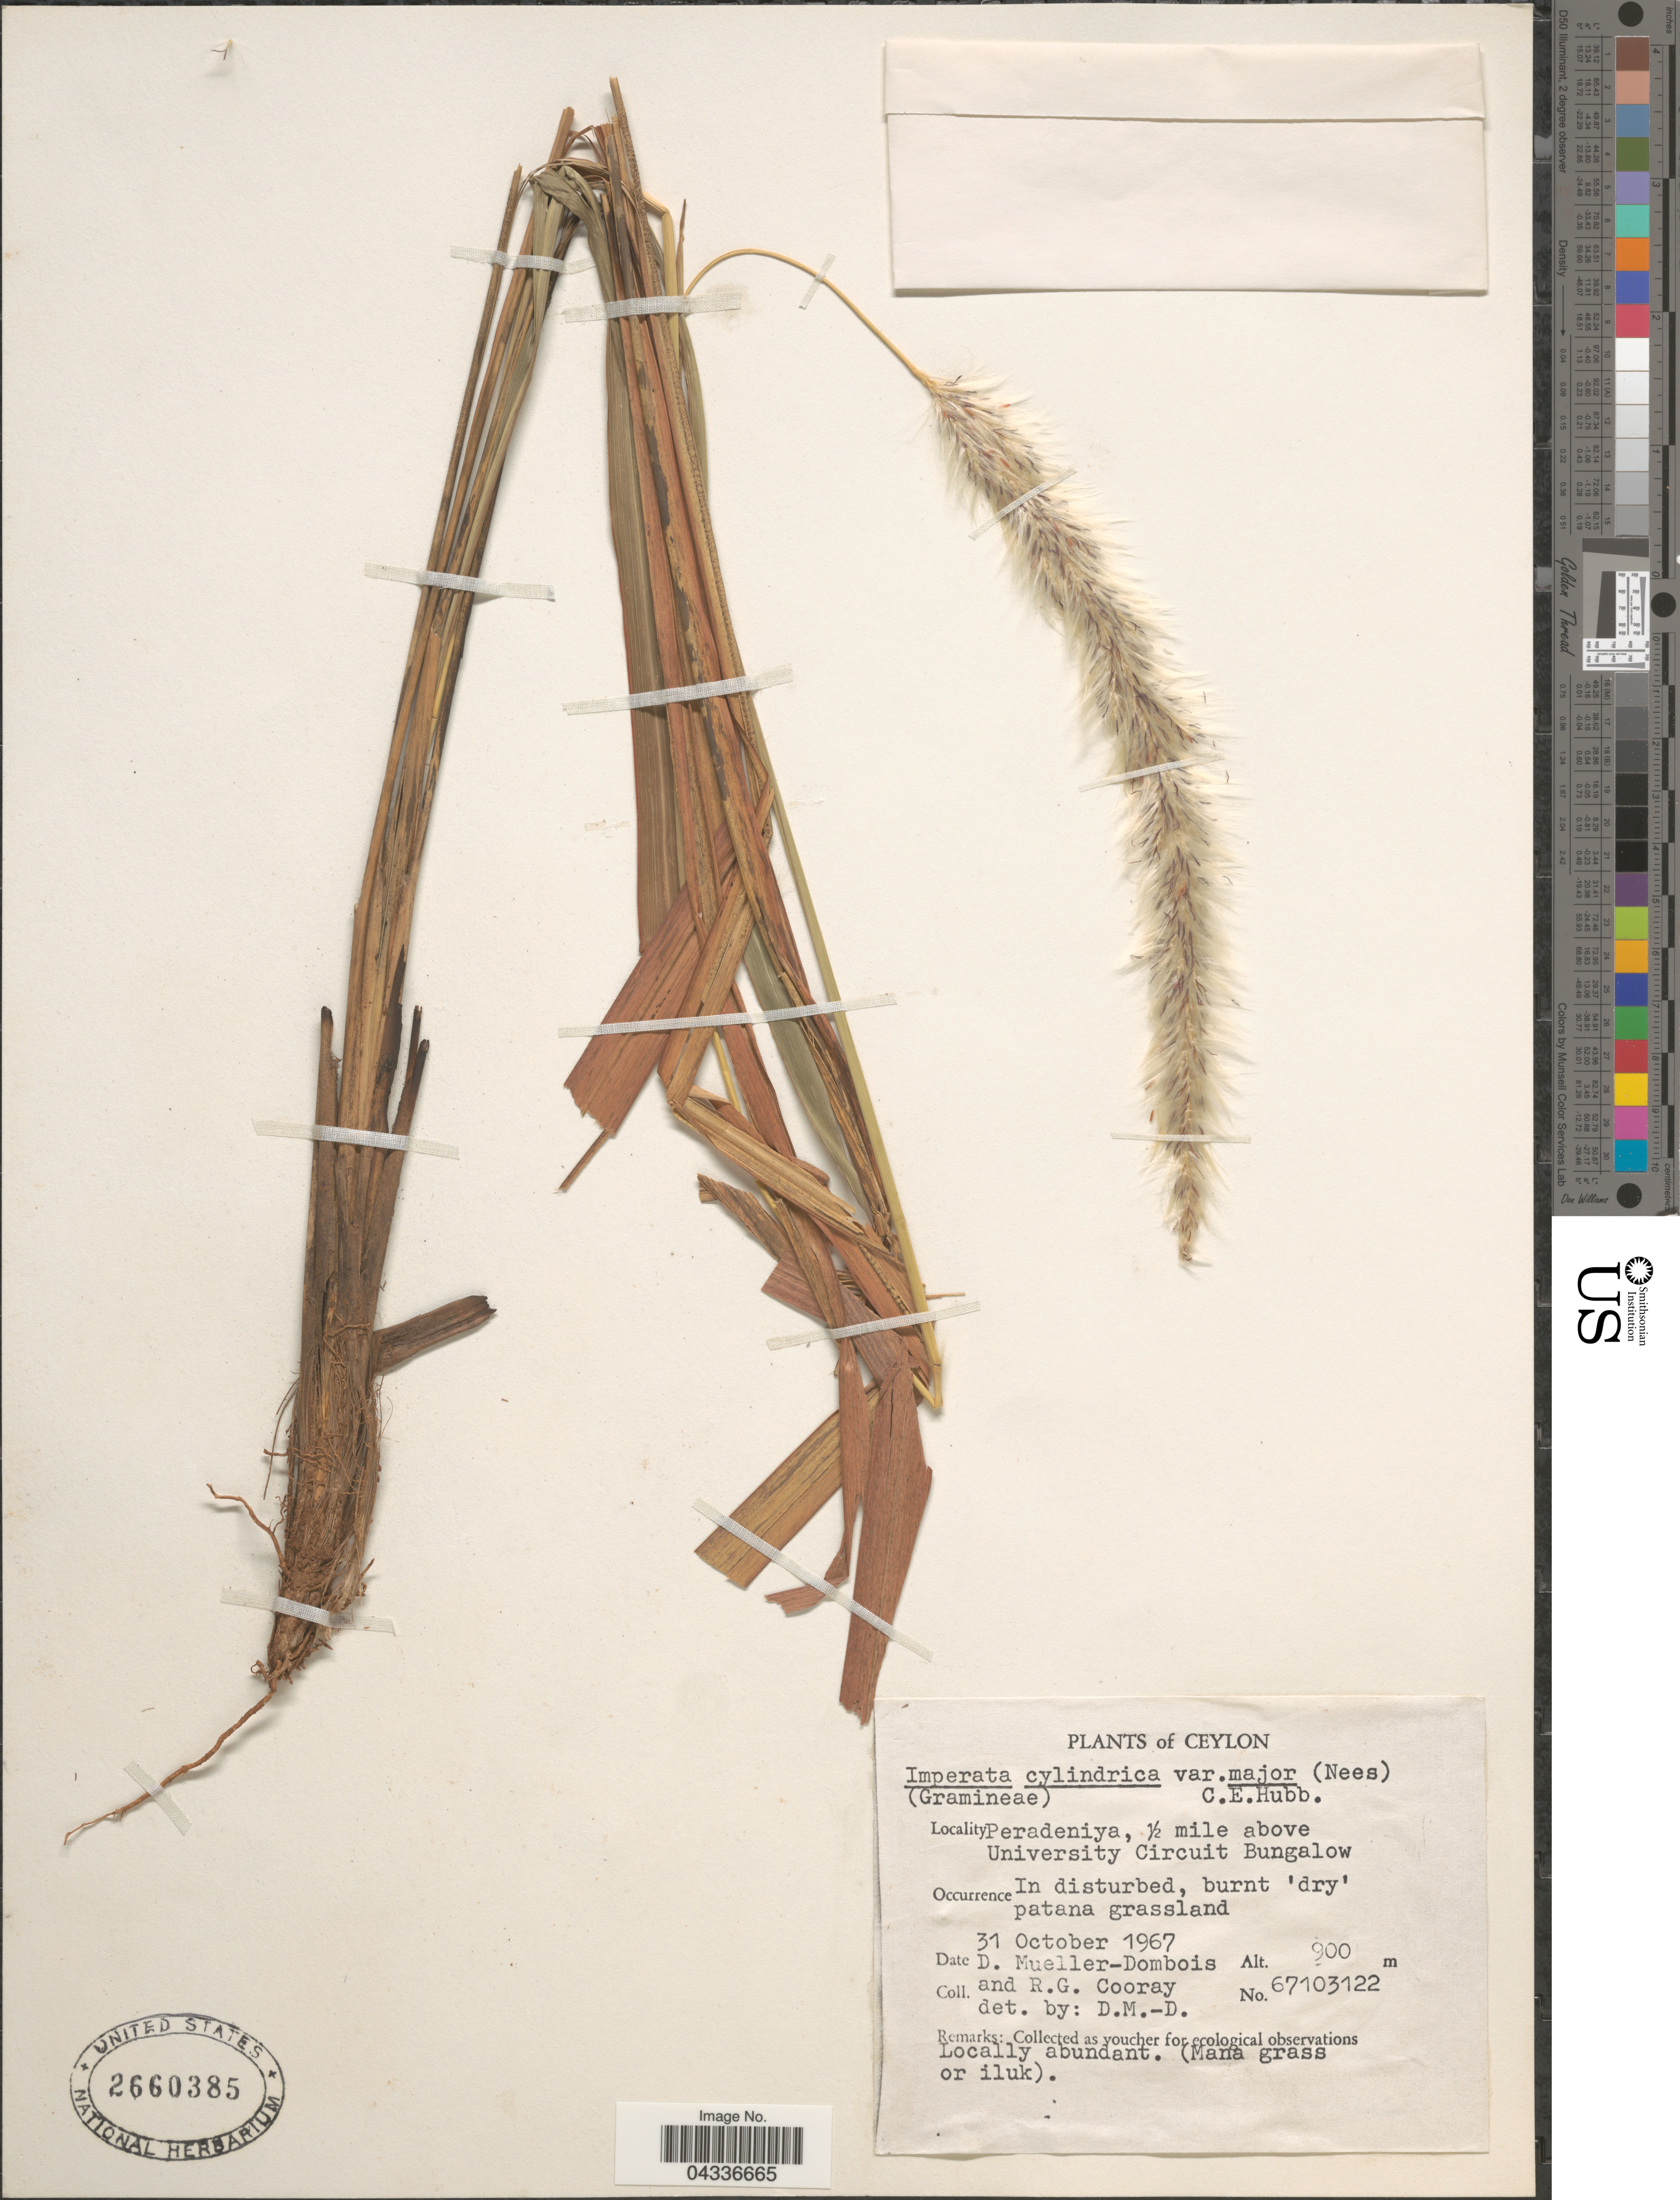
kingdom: Plantae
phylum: Tracheophyta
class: Liliopsida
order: Poales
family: Poaceae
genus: Imperata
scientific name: Imperata cylindrica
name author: (L.) P. Beauv.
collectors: D. Mueller-Dombois & R. Cooray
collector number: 67103122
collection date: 1967-10-31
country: Sri Lanka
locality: Ceylon. Peradeniya, ½ mile above University Circuit Bungalow.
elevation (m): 900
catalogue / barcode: US 2660385